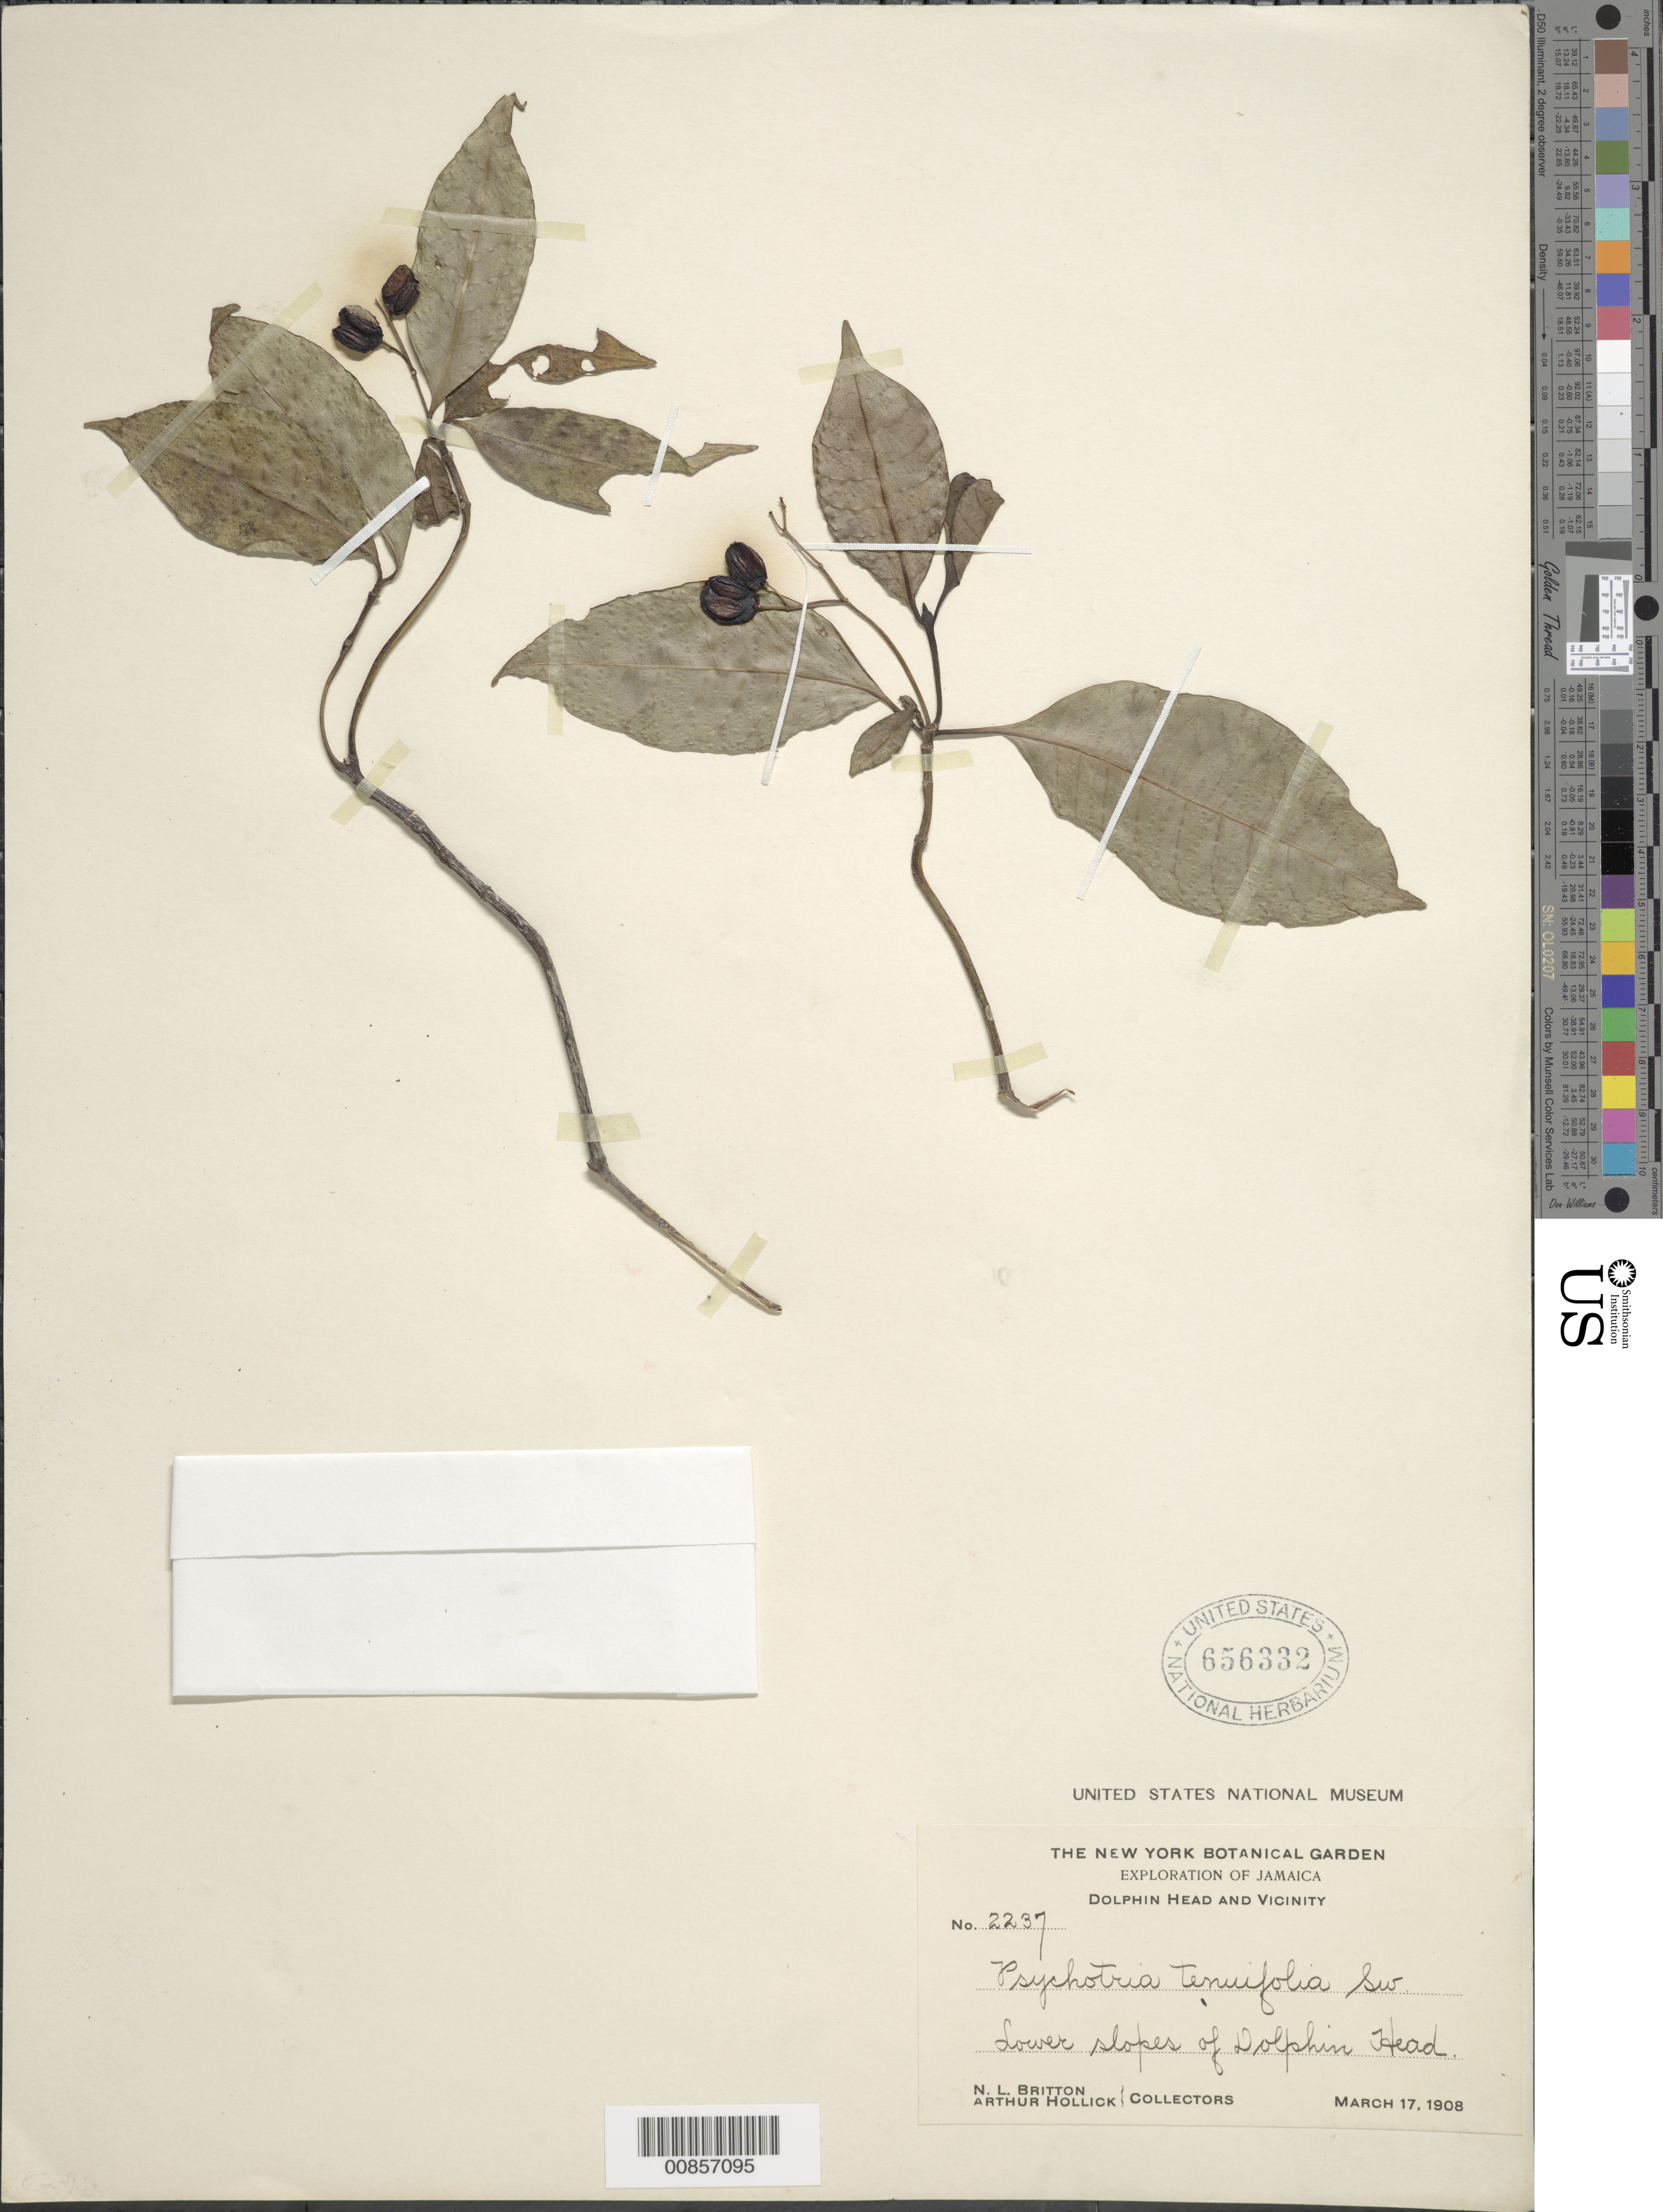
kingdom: Plantae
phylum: Tracheophyta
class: Magnoliopsida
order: Gentianales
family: Rubiaceae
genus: Psychotria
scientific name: Psychotria tenuifolia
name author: Sw.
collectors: N. Britton & A. Hollick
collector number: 2237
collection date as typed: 17 Mar 1908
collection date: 1908-03-17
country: Jamaica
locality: Dolphin Head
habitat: Lower slopes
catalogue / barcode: US 656332